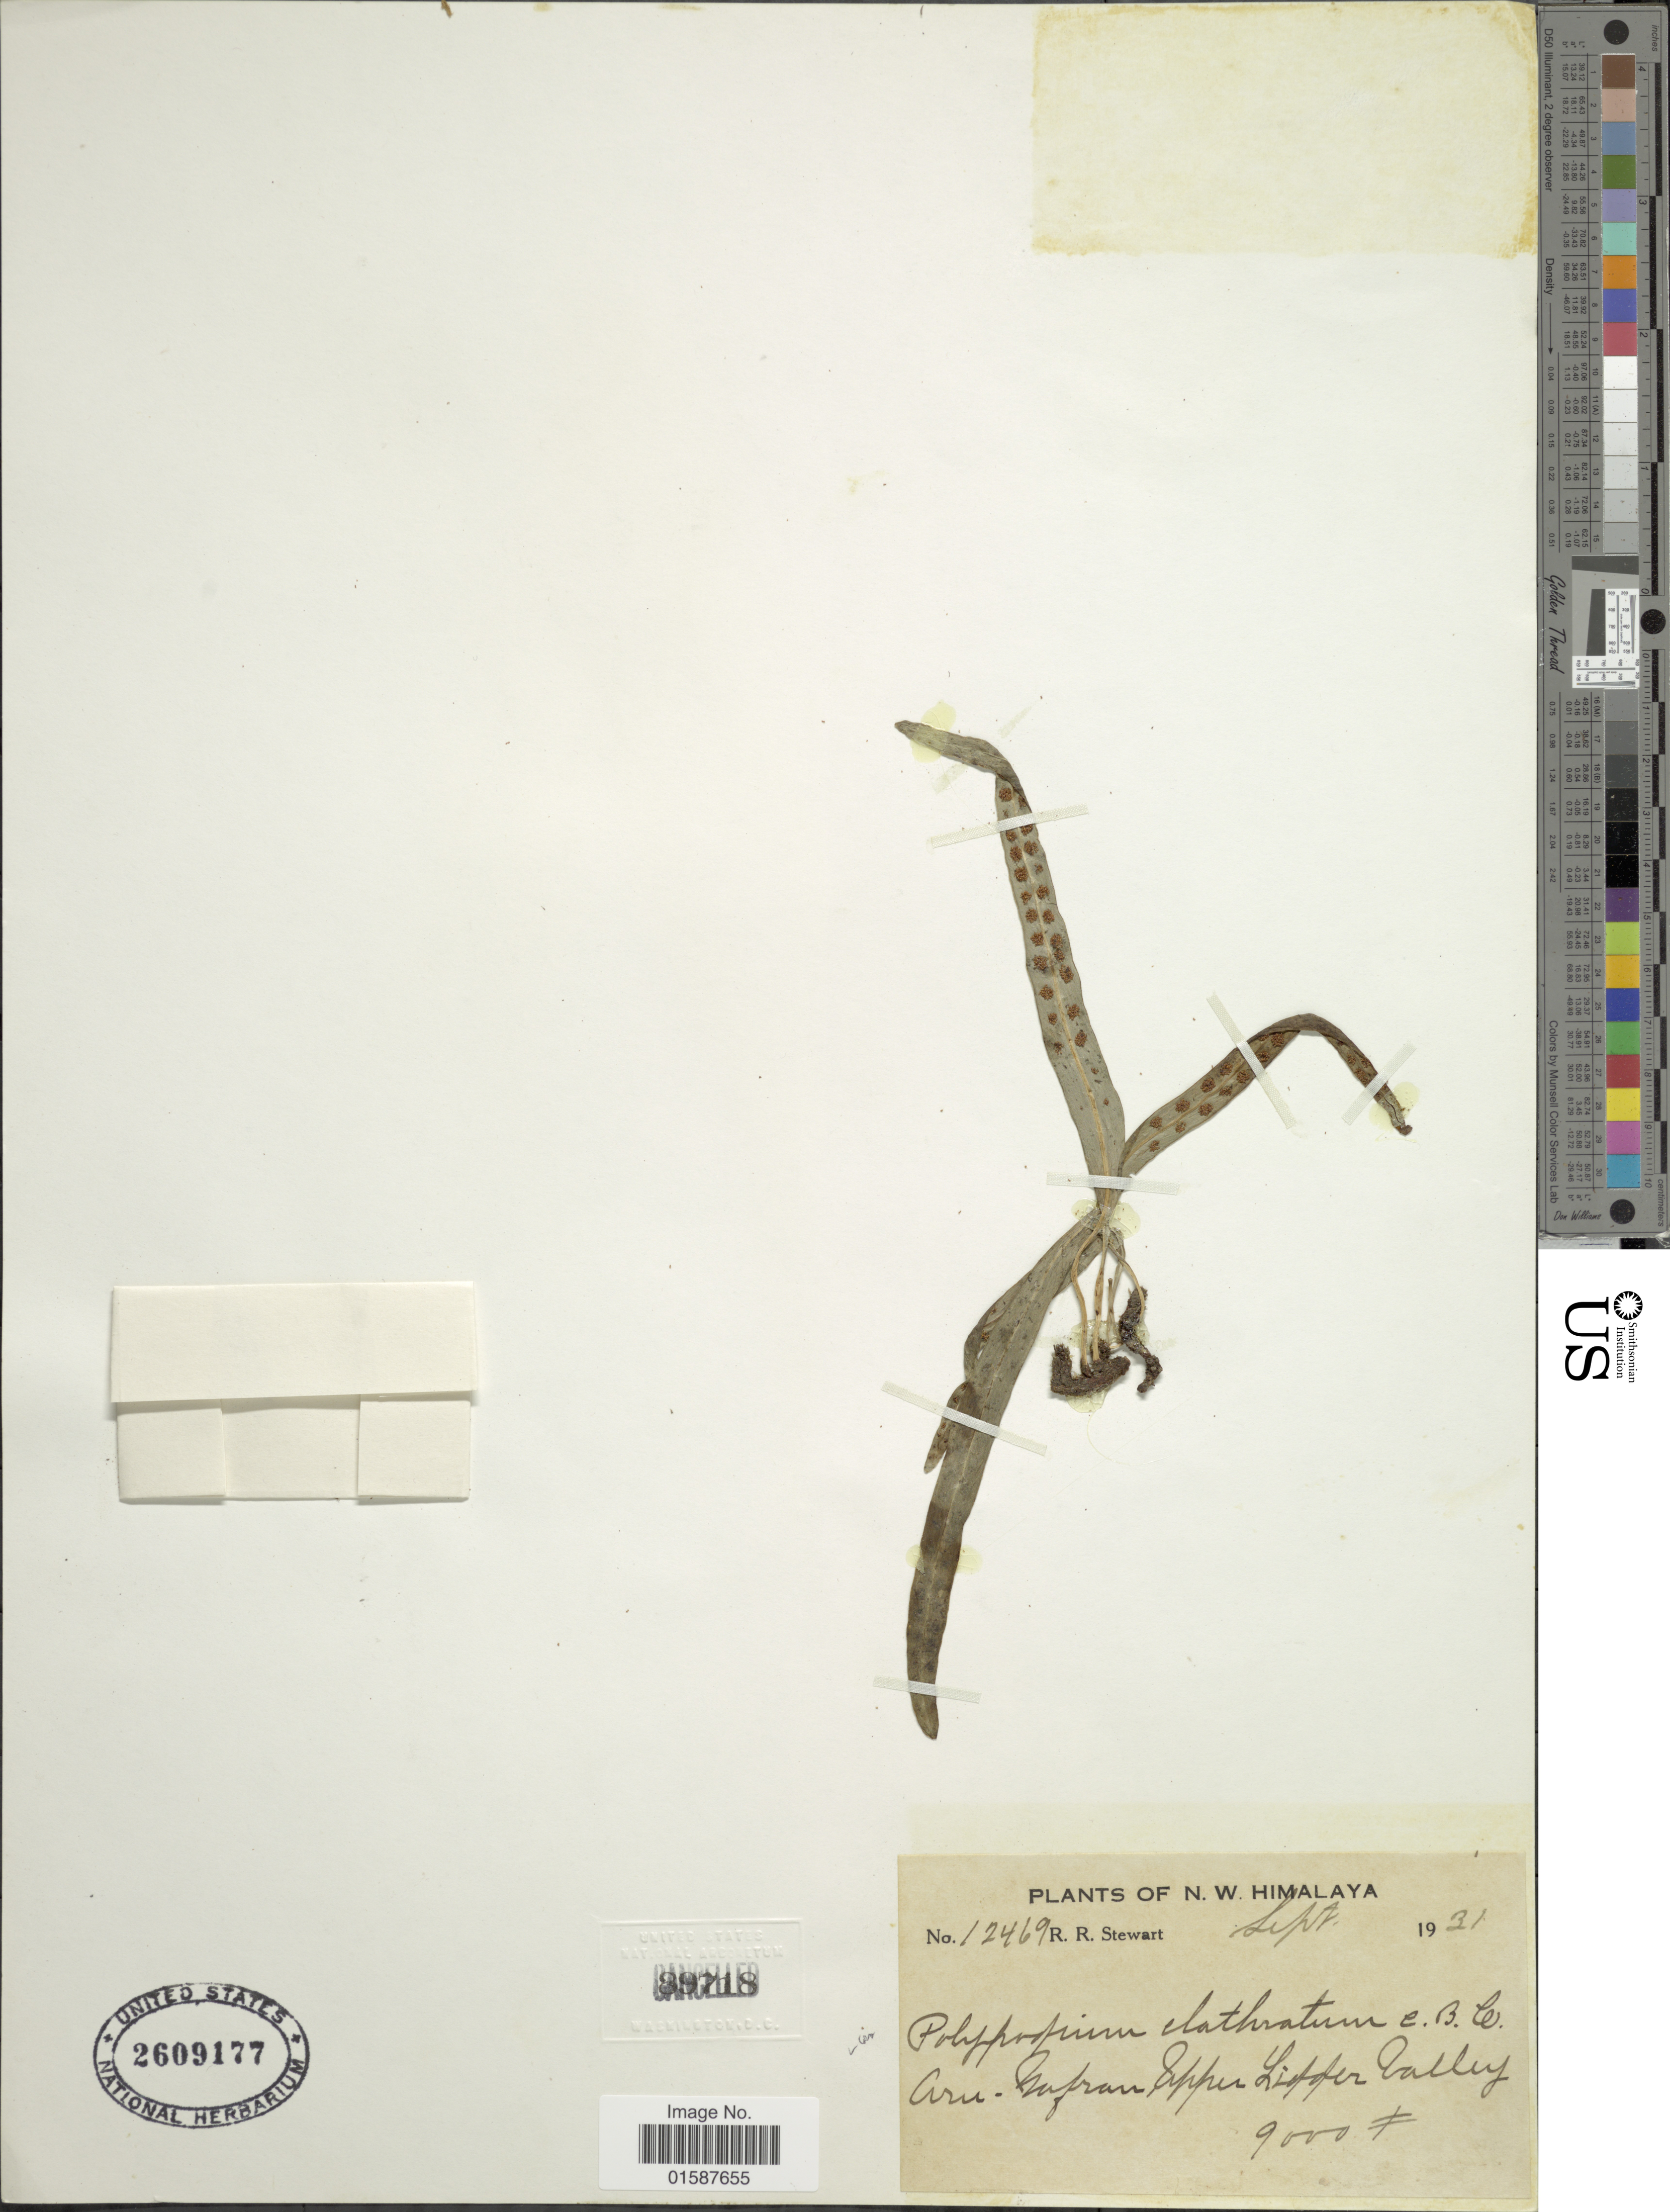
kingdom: Plantae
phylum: Tracheophyta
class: Polypodiopsida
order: Polypodiales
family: Polypodiaceae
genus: Lepisorus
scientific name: Lepisorus clathratus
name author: (C.B. Clarke) Ching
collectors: R. R. Stewart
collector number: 12469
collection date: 1931-09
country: India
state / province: Jammu and Kashmir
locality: N. W. Himalaya, Aru. Upper Liddar Valley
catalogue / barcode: US 2609177